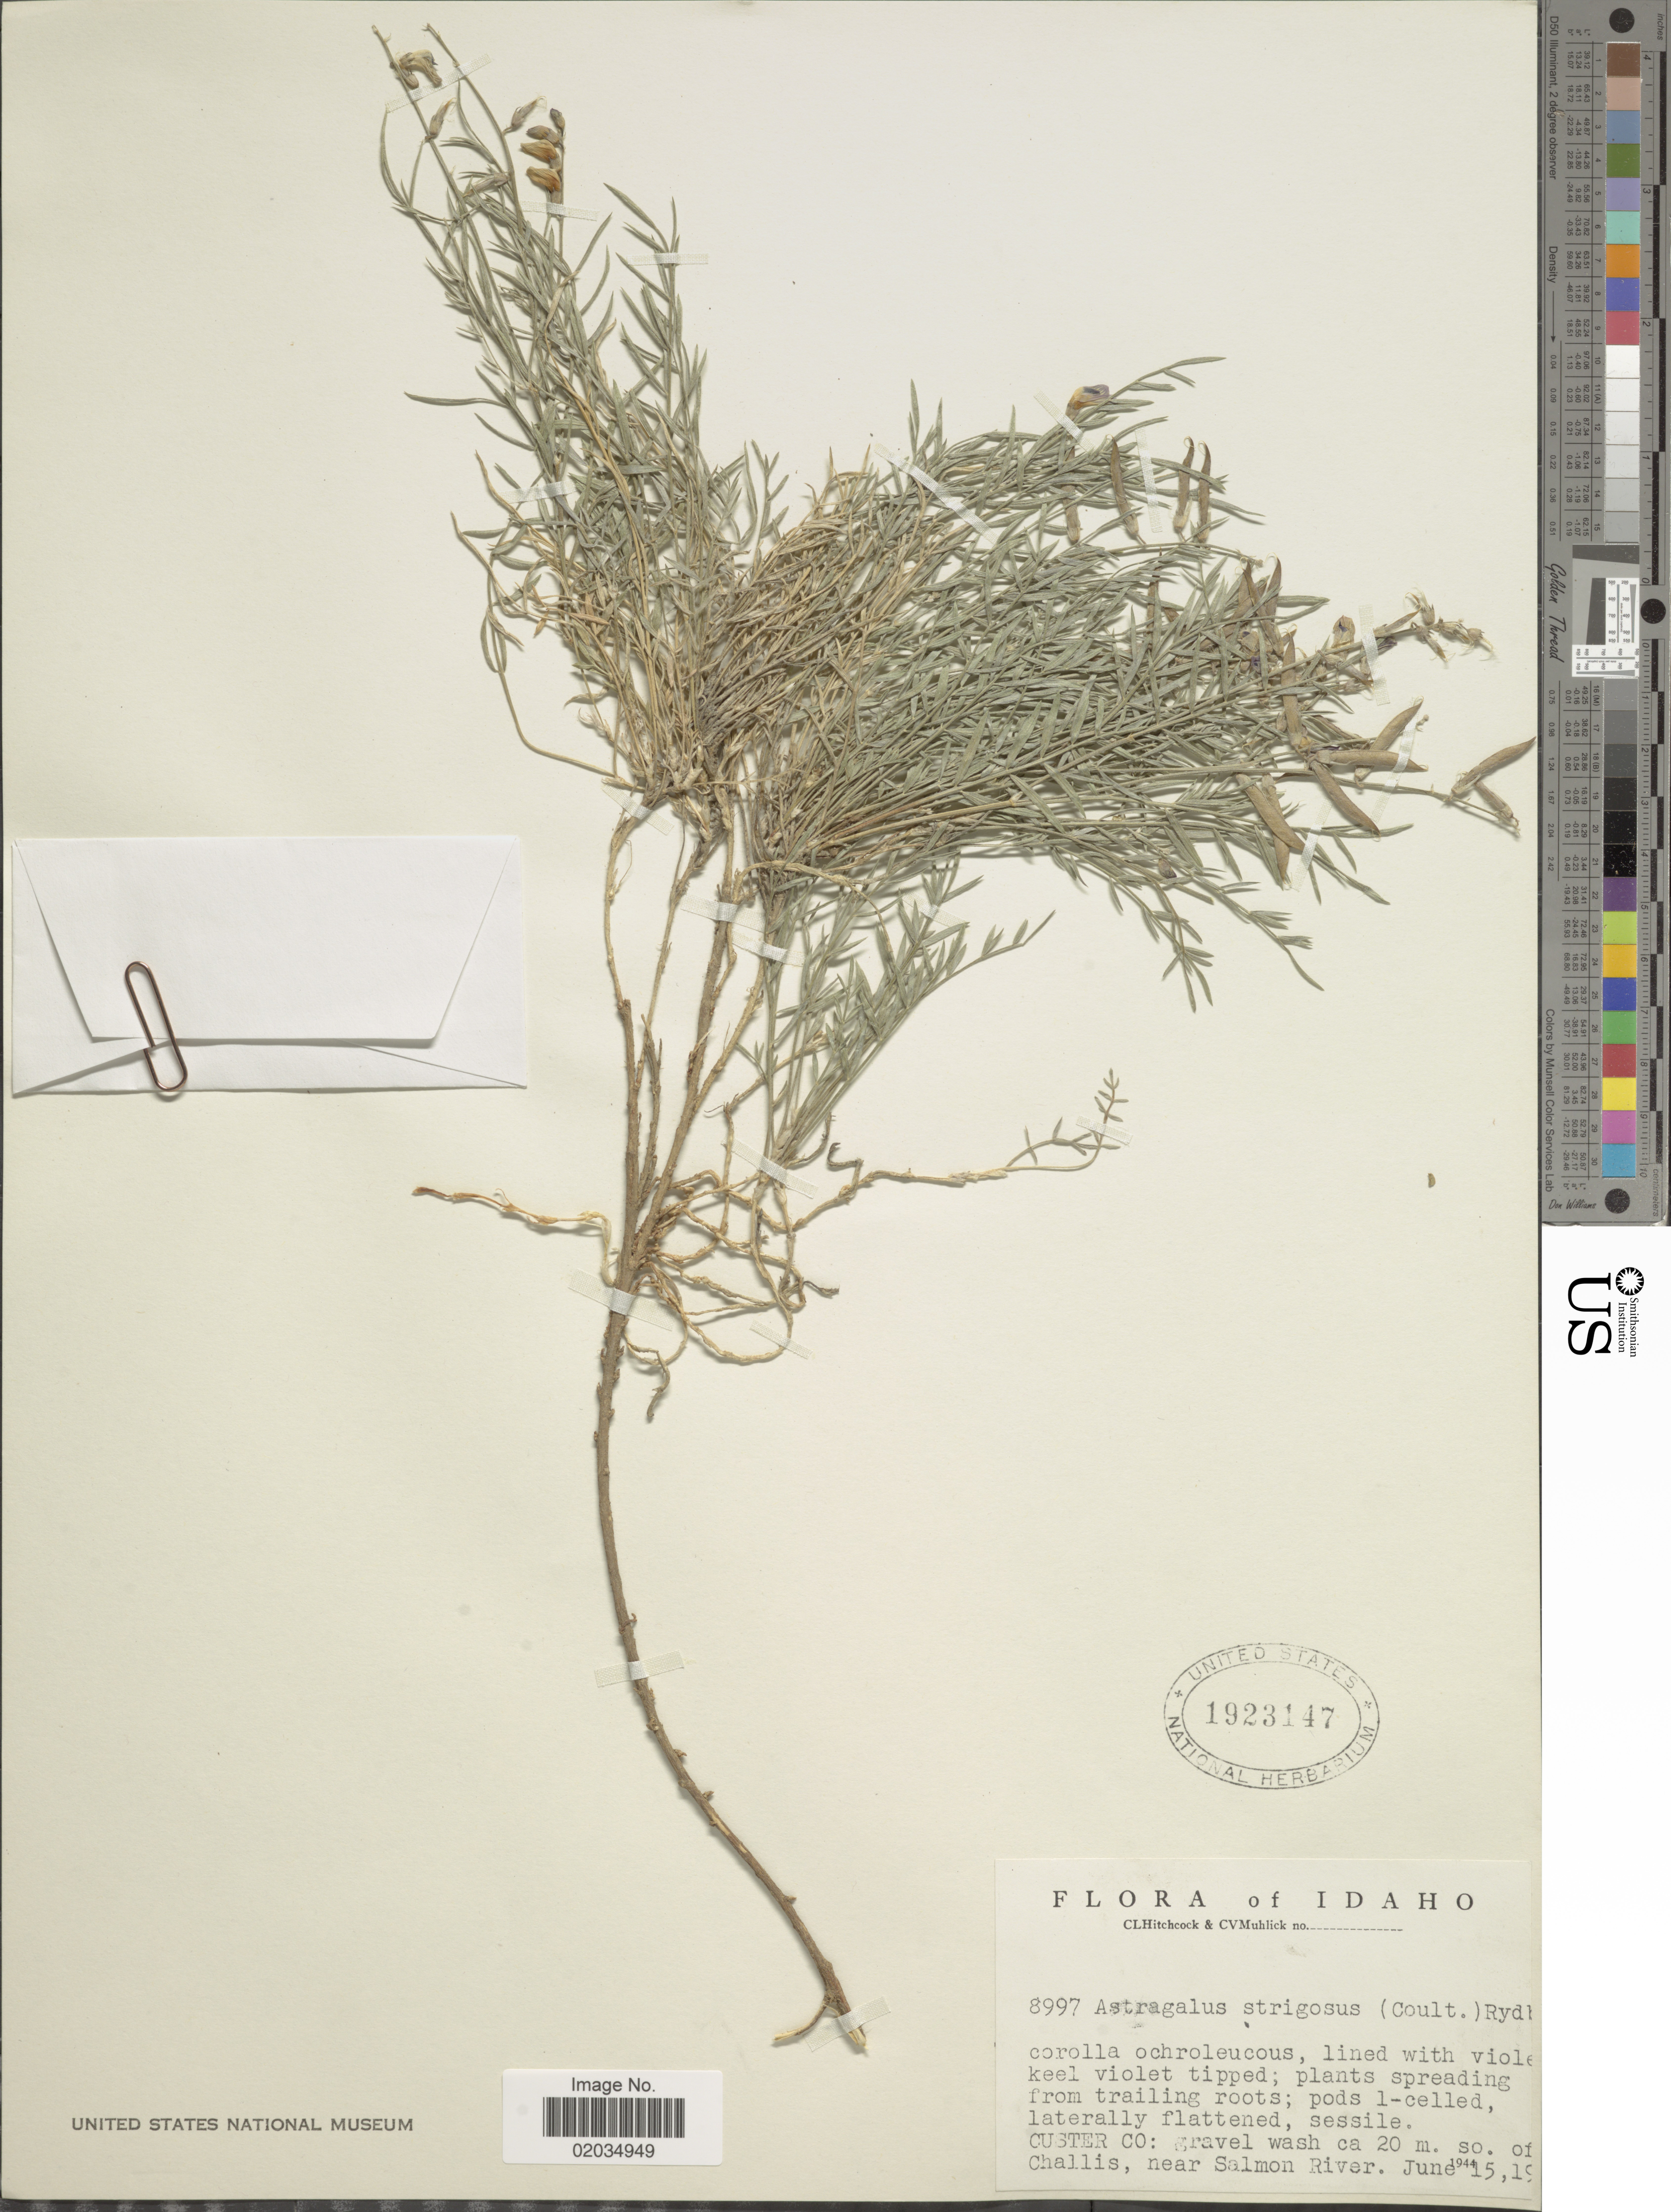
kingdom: Plantae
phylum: Tracheophyta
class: Magnoliopsida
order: Fabales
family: Fabaceae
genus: Astragalus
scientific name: Astragalus strigosus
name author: J.M. Coult. & Fisher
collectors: C. L. Hitchcock & C. V. Muhlick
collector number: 8997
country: United States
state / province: Idaho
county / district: Custer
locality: gravel wash ca. 20m. so. of Challis, near Salmon River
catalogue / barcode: US 1923147